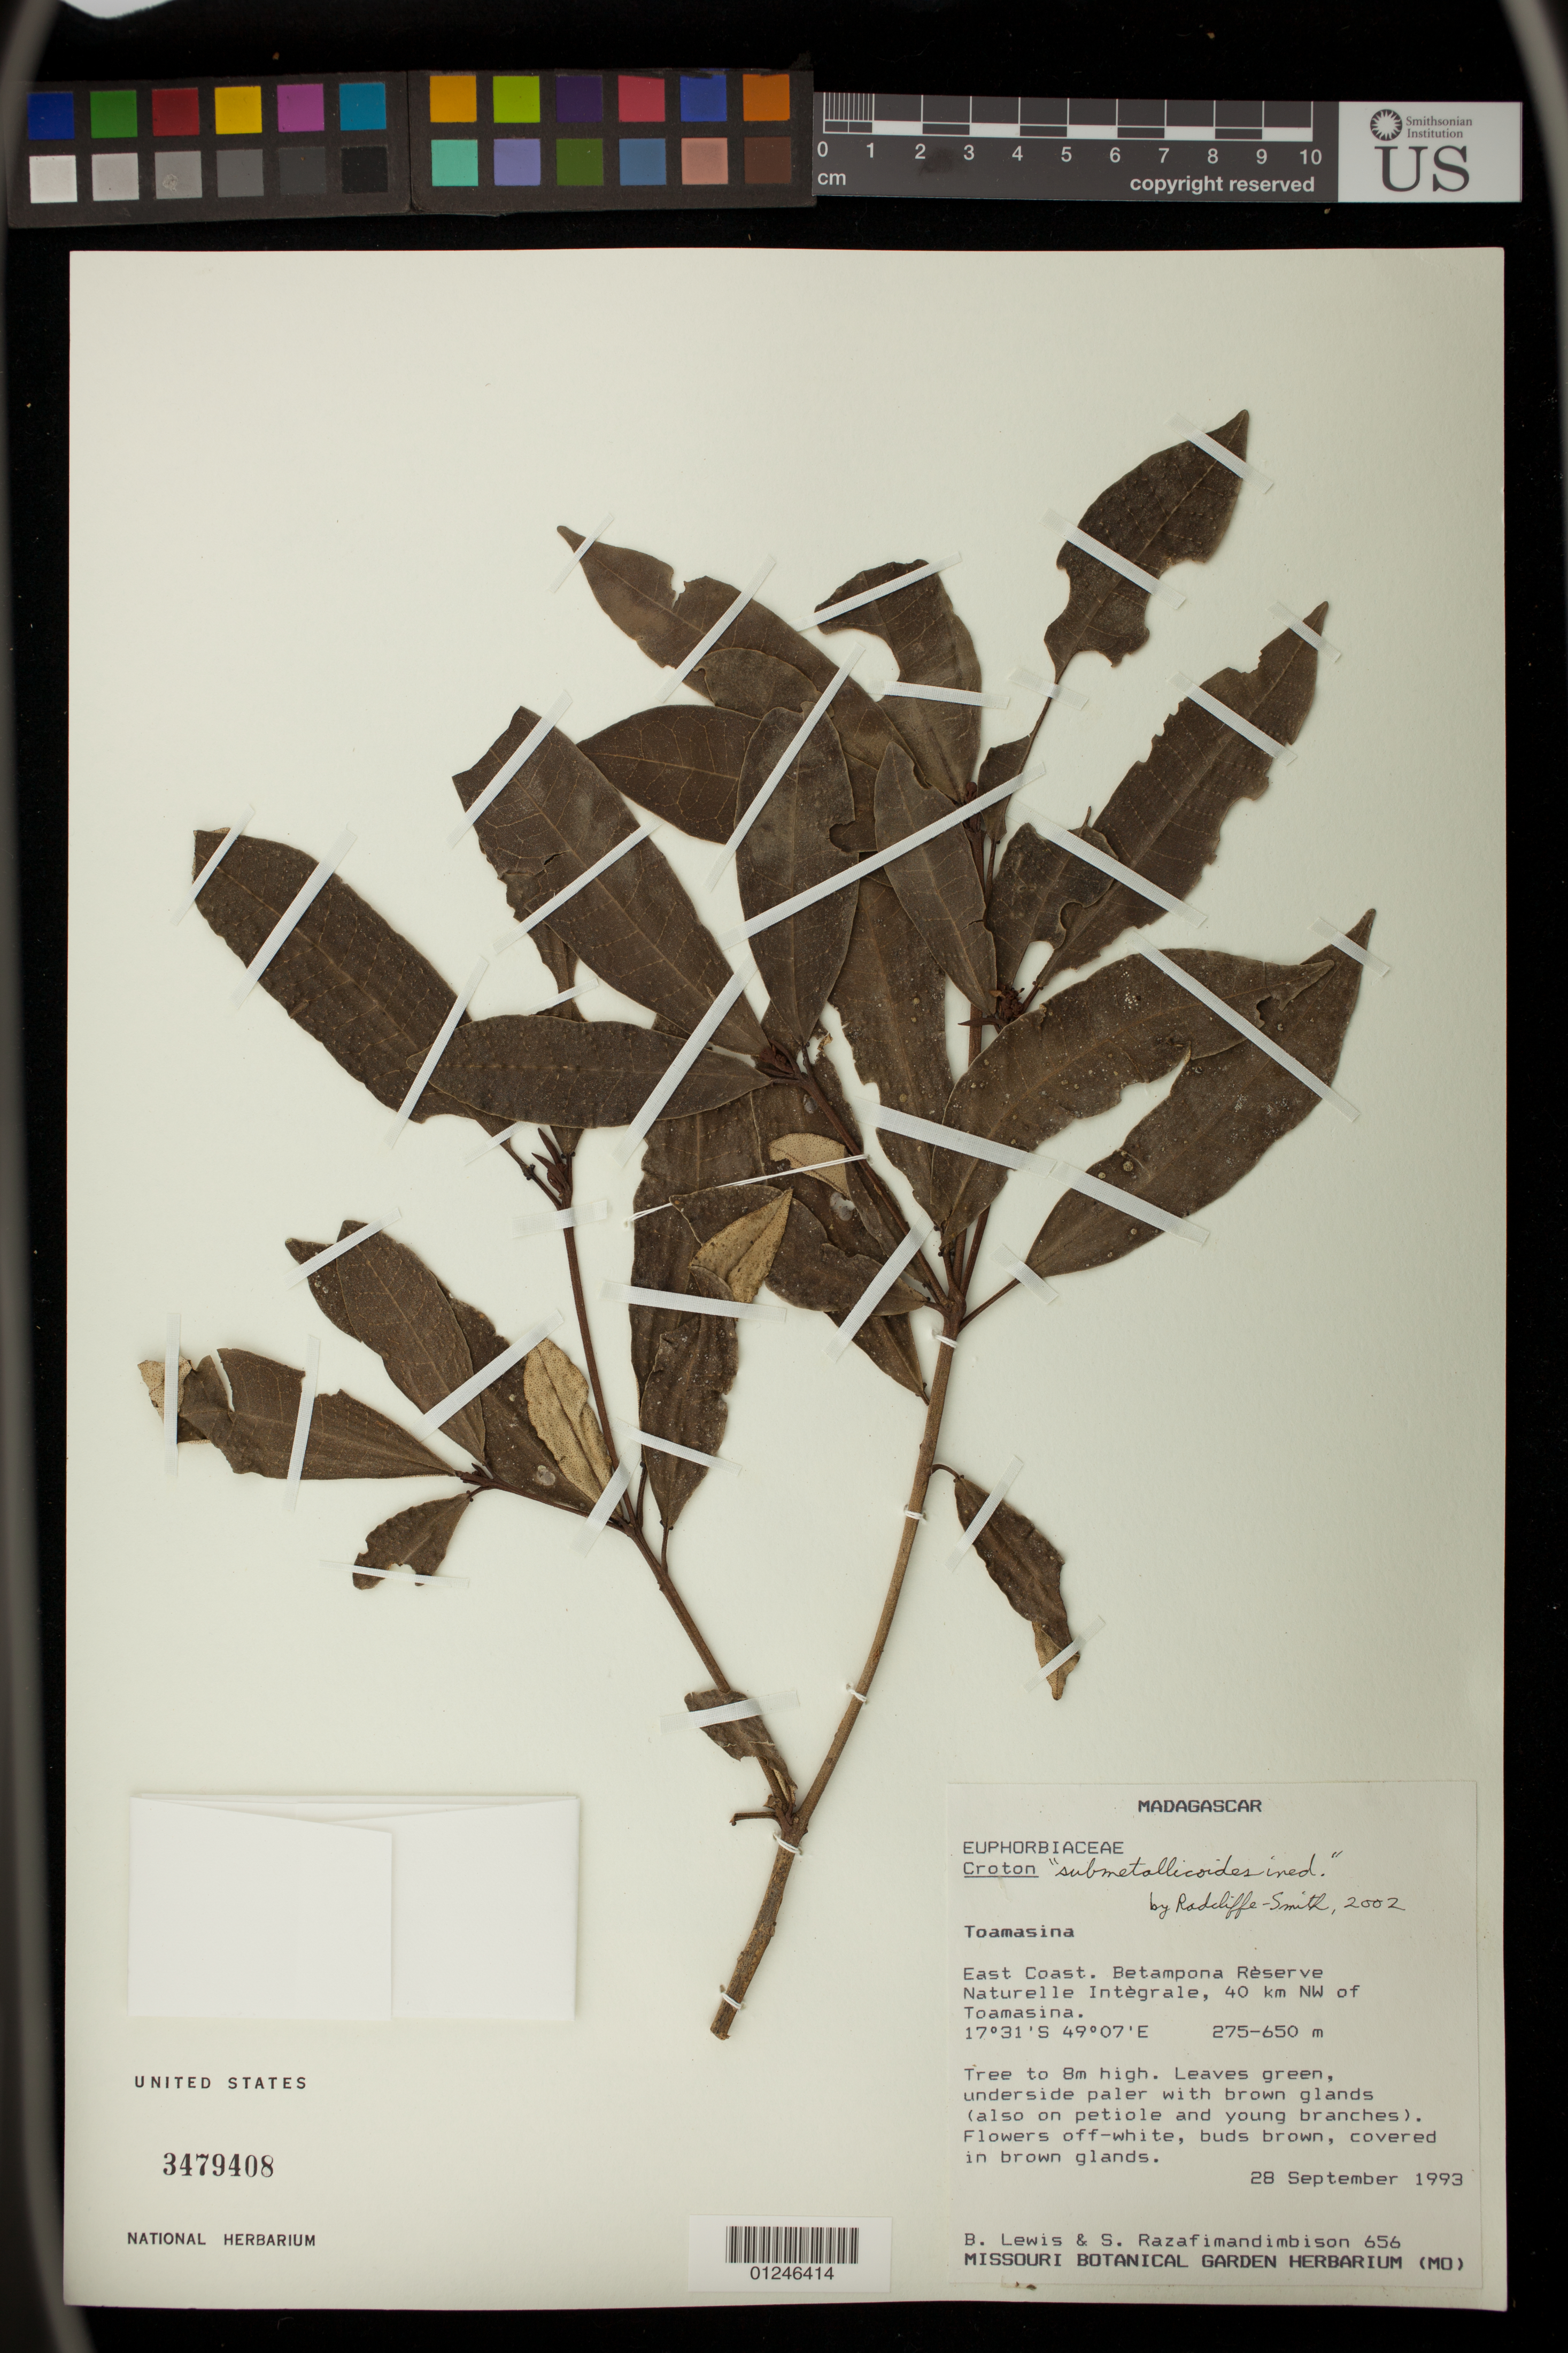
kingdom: Plantae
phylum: Tracheophyta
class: Magnoliopsida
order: Malpighiales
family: Euphorbiaceae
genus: Croton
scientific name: Croton chrysodaphne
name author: Baill.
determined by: Berry, P. E., (WIS), University of Wisconsin - Madison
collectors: B. Lewis & S. Razafimandimbison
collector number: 656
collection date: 1993-09-28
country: Madagascar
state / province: Atsinanana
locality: Toamasina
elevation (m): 275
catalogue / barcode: US 3479408